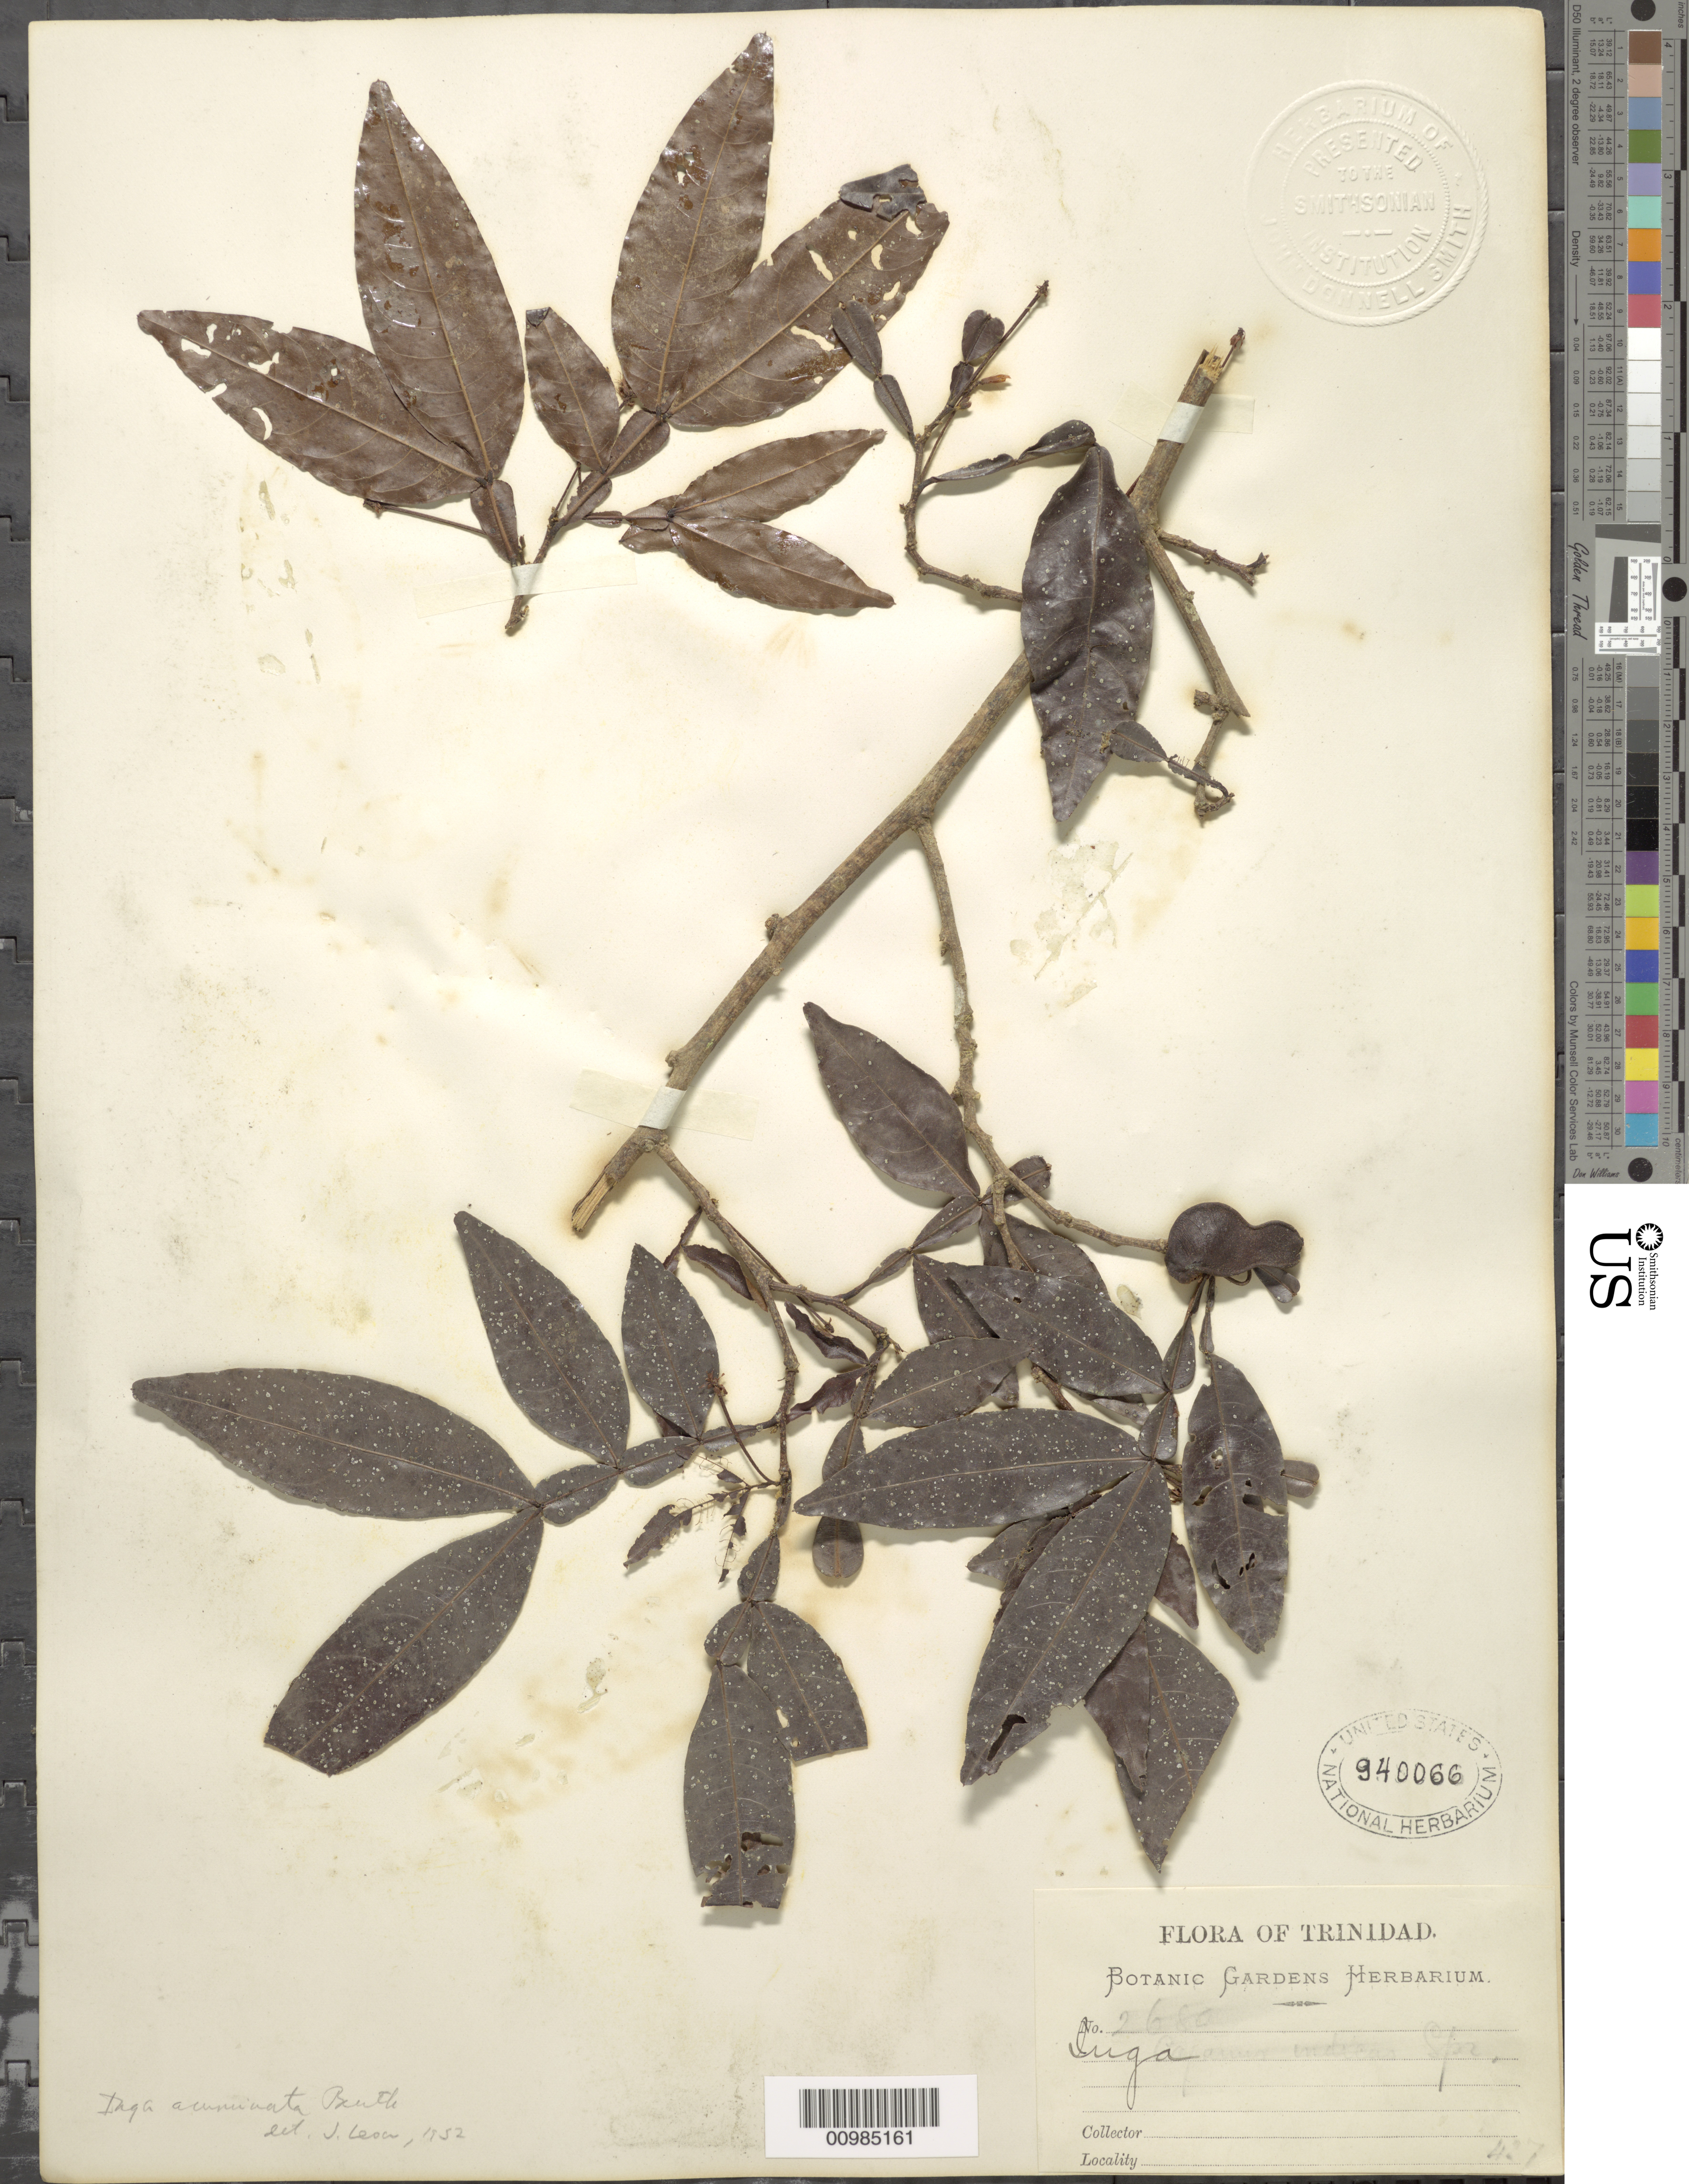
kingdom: Plantae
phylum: Tracheophyta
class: Magnoliopsida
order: Fabales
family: Fabaceae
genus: Inga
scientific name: Inga acuminata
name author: Benth.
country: Trinidad and Tobago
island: Trinidad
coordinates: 0 N, 0 E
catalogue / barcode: US 940066